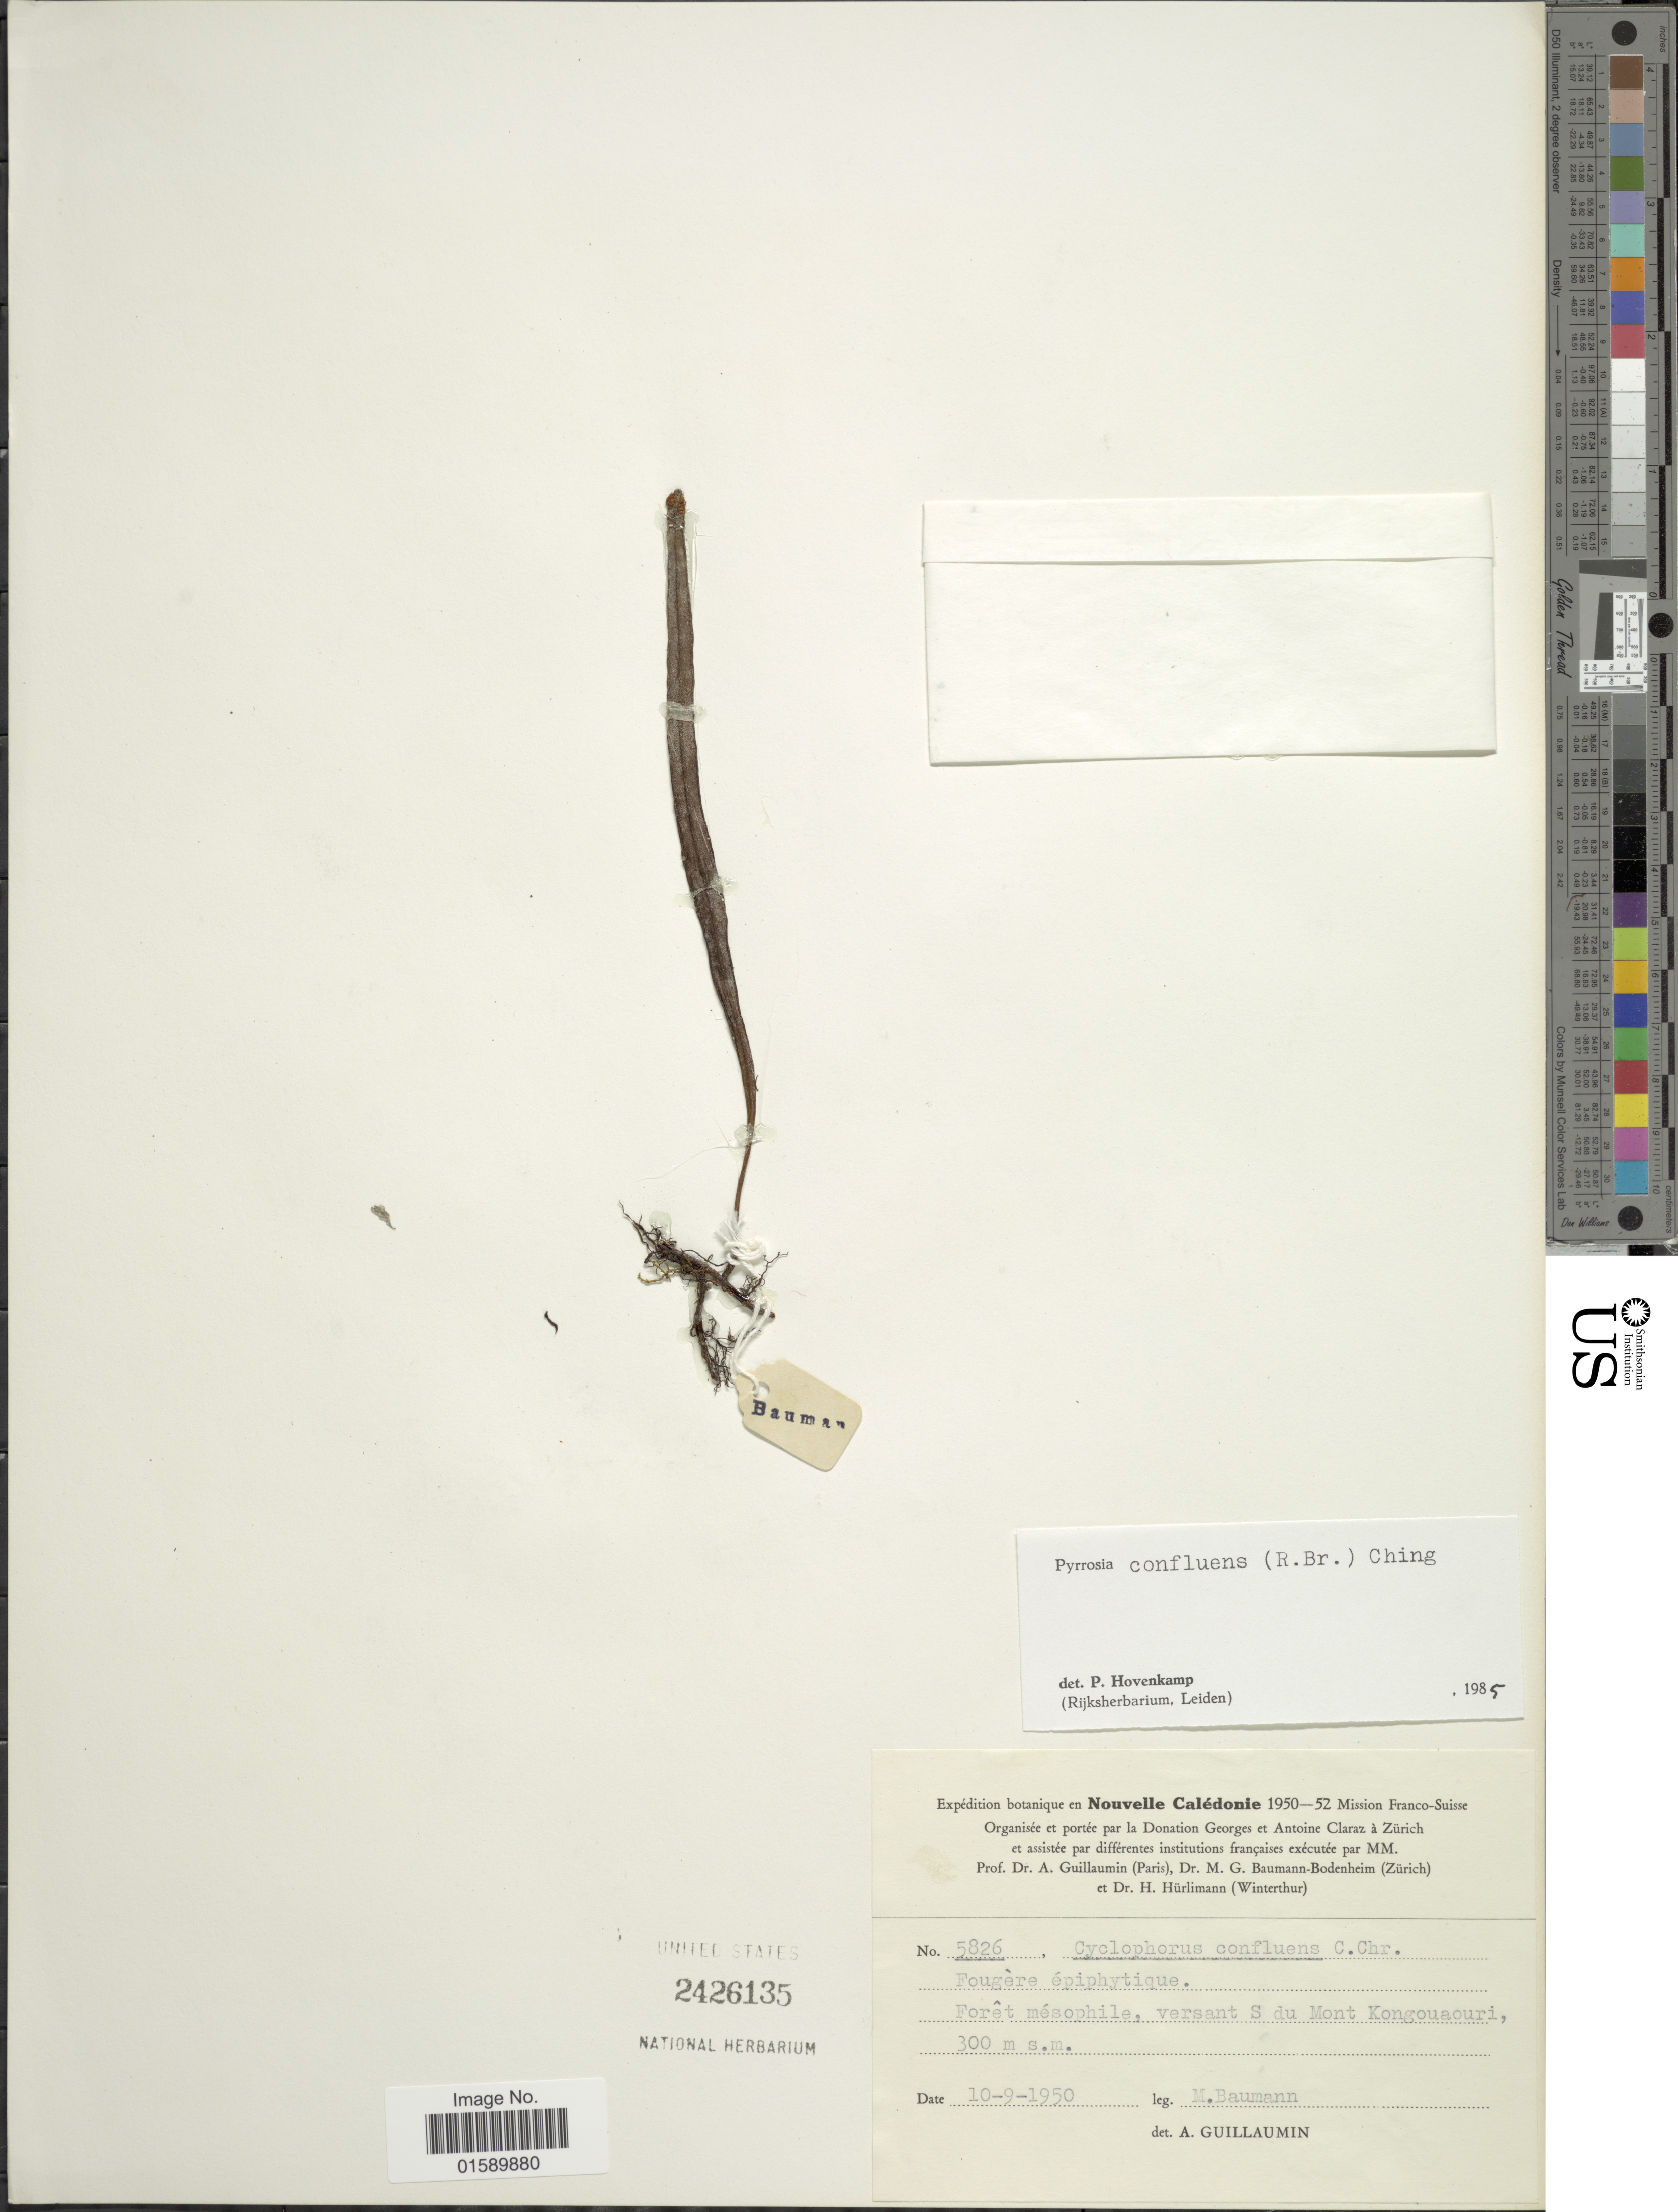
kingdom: Plantae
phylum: Tracheophyta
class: Polypodiopsida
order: Polypodiales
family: Polypodiaceae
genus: Pyrrosia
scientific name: Pyrrosia confluens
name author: (R. Br.) Ching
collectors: M. Baumann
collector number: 5826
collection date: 1950-09-10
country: New Caledonia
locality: Nouvelle Caledonie, Foret mesophile, versant S du Mont Kongouaouri.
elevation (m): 300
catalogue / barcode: US 2426135